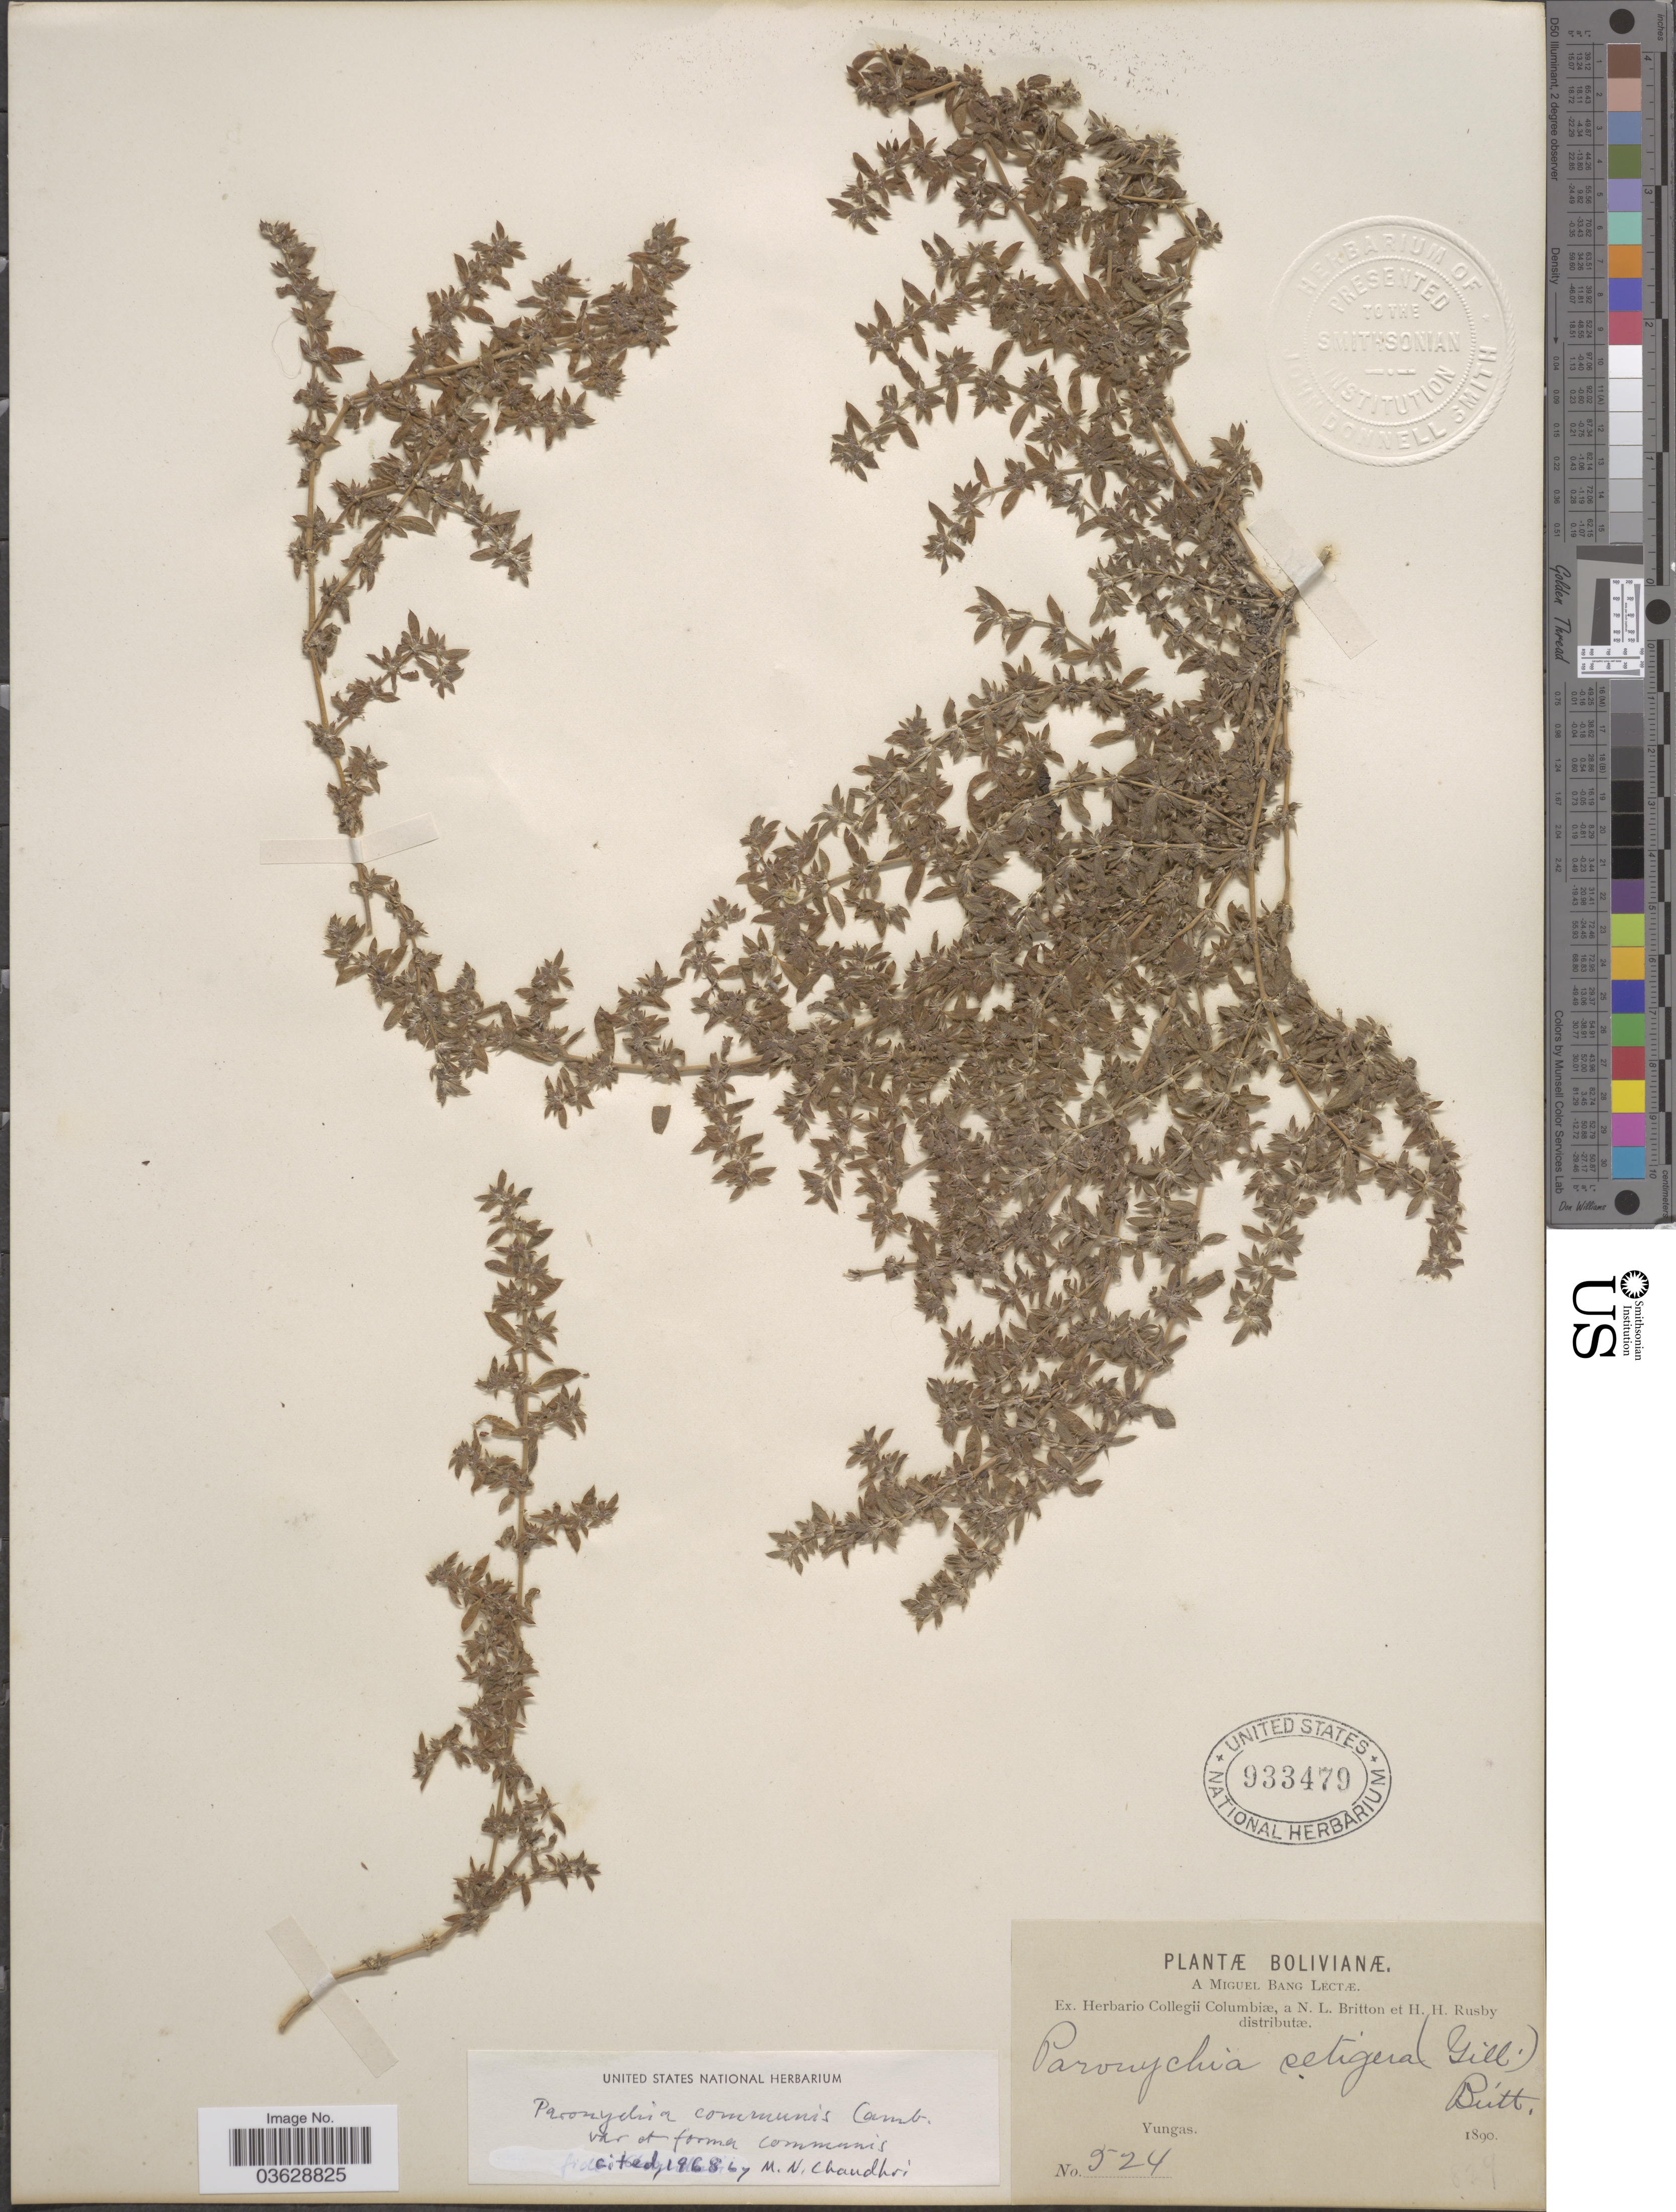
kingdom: Plantae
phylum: Tracheophyta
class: Magnoliopsida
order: Caryophyllales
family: Caryophyllaceae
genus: Paronychia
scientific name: Paronychia communis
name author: Cambess.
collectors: M. Bang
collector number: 524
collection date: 1890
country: Bolivia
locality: Yungas.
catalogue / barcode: US 933479